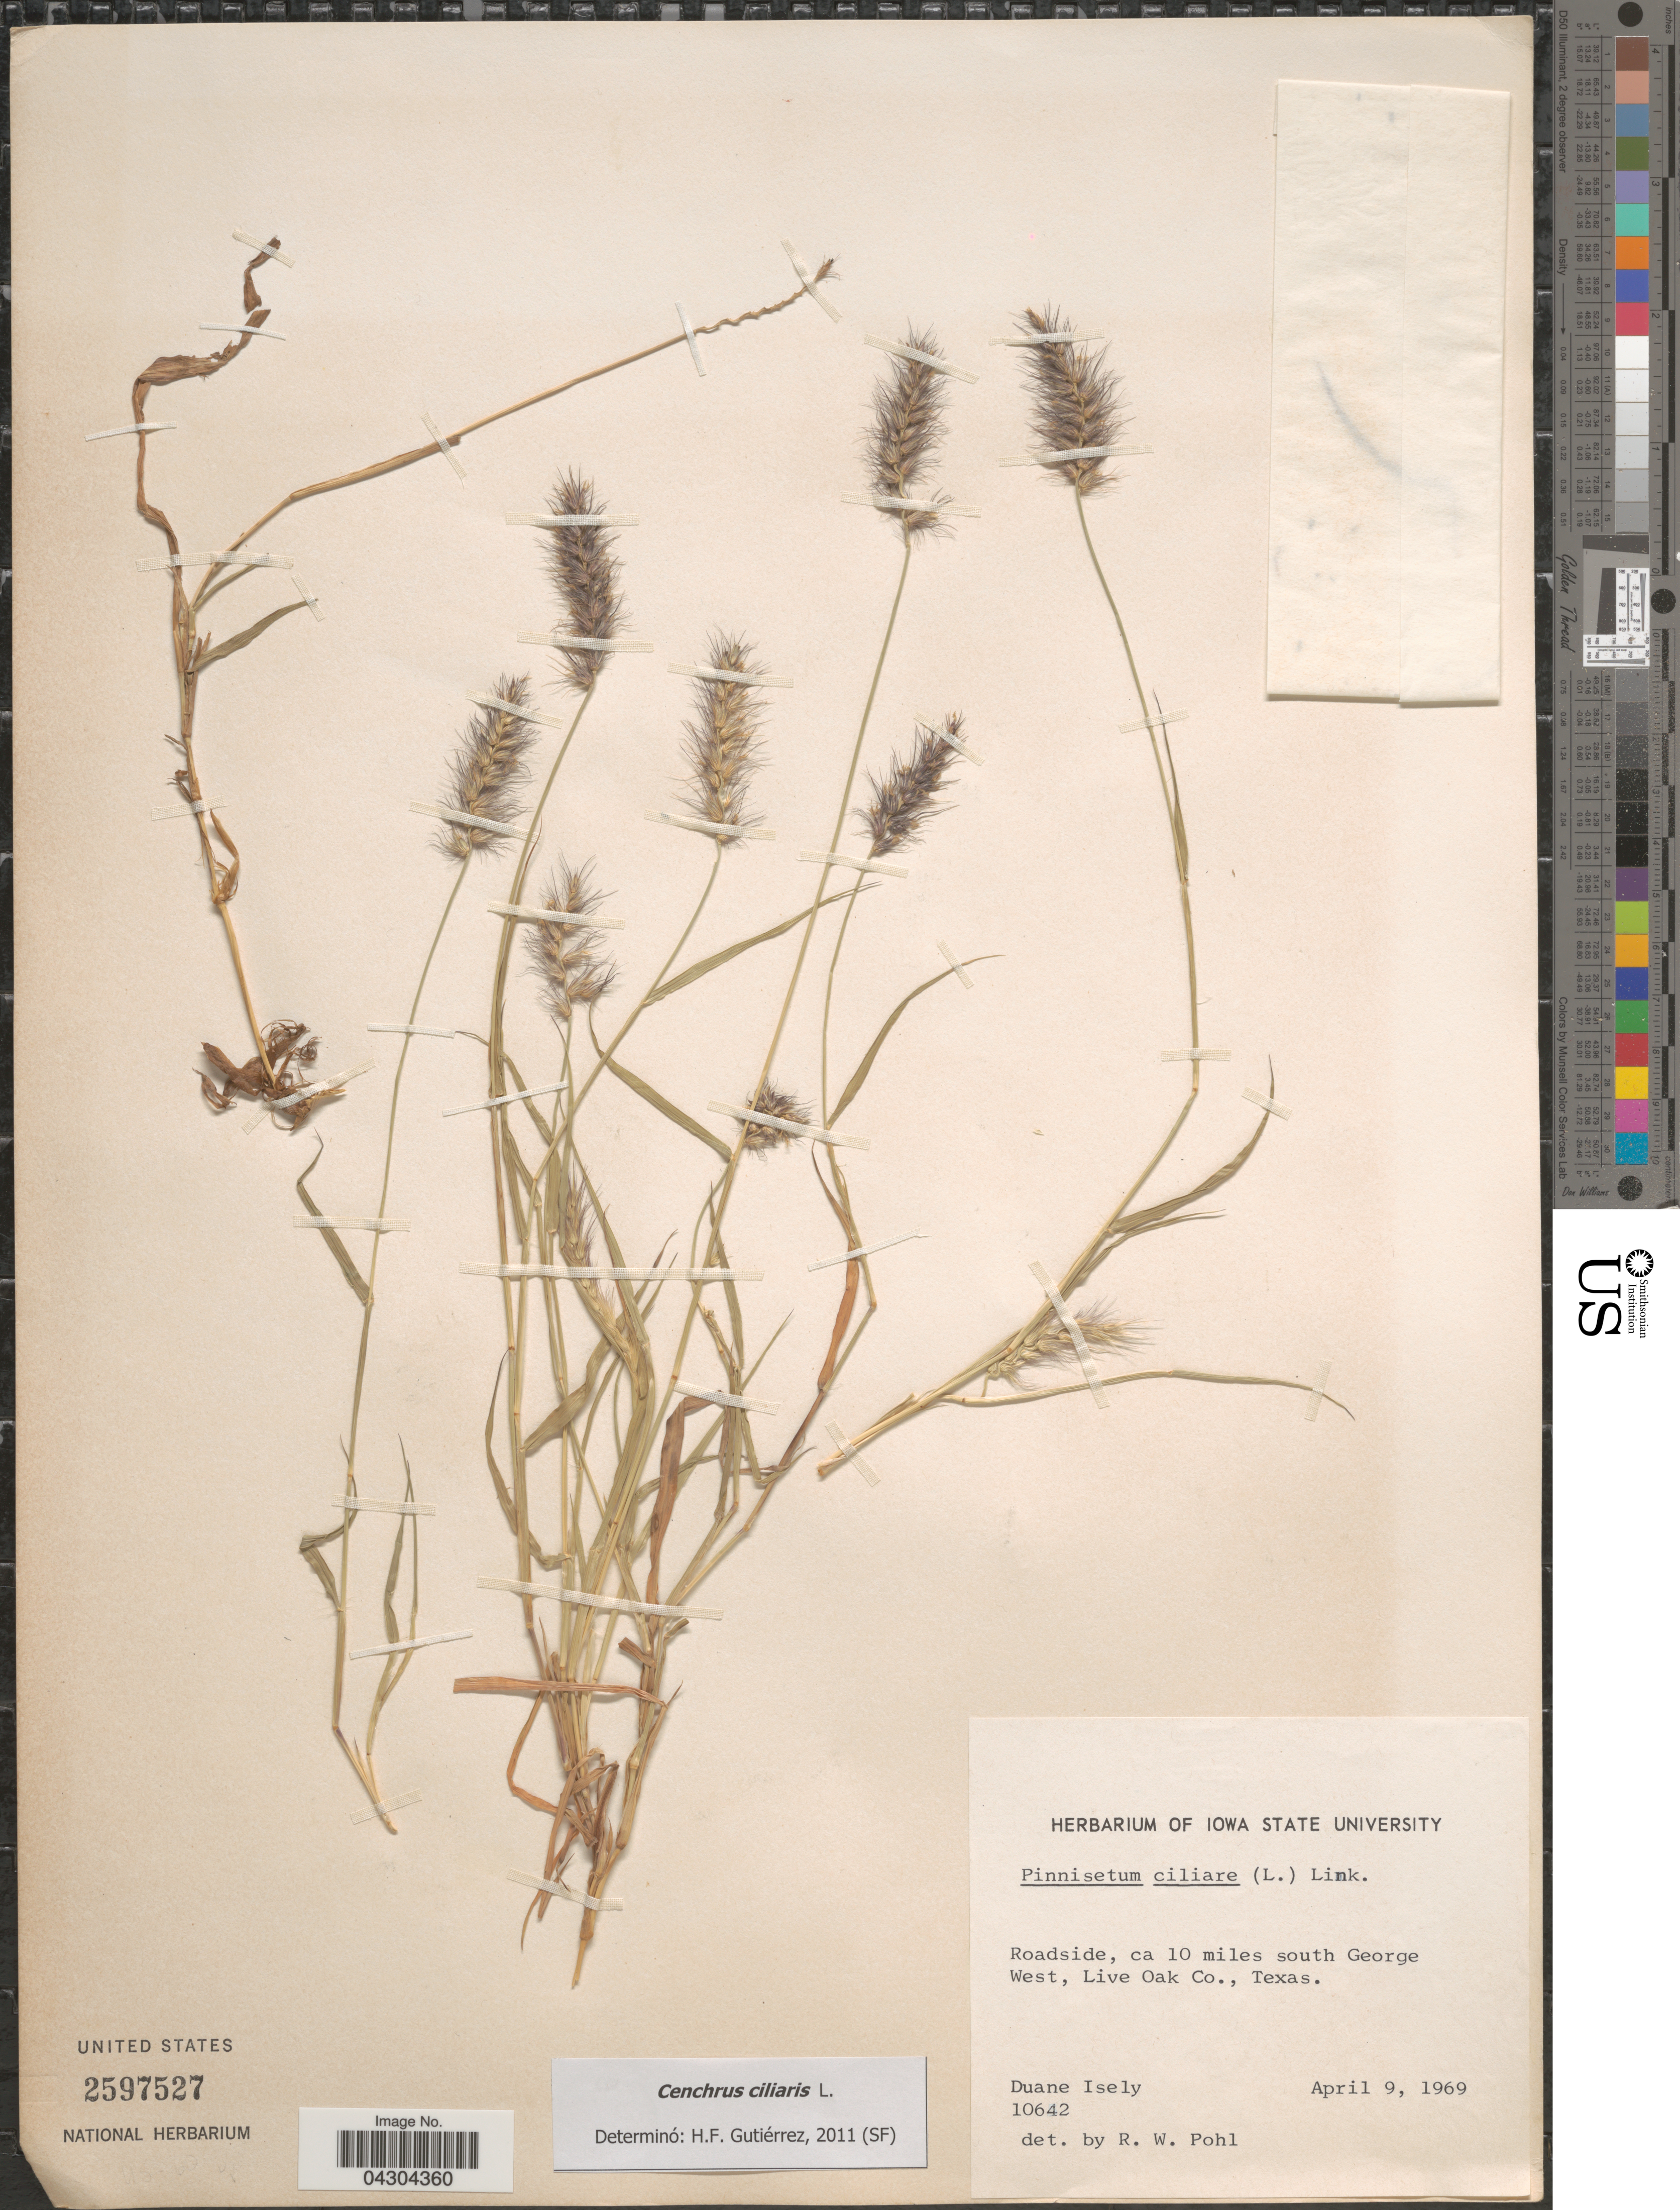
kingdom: Plantae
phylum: Tracheophyta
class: Liliopsida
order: Poales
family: Poaceae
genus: Cenchrus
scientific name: Cenchrus ciliaris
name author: L.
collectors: D. Isely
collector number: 10642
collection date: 1969-04-09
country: United States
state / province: Texas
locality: Roadside, ca 10 miles south George West, Live Oak Co.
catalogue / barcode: US 2597527